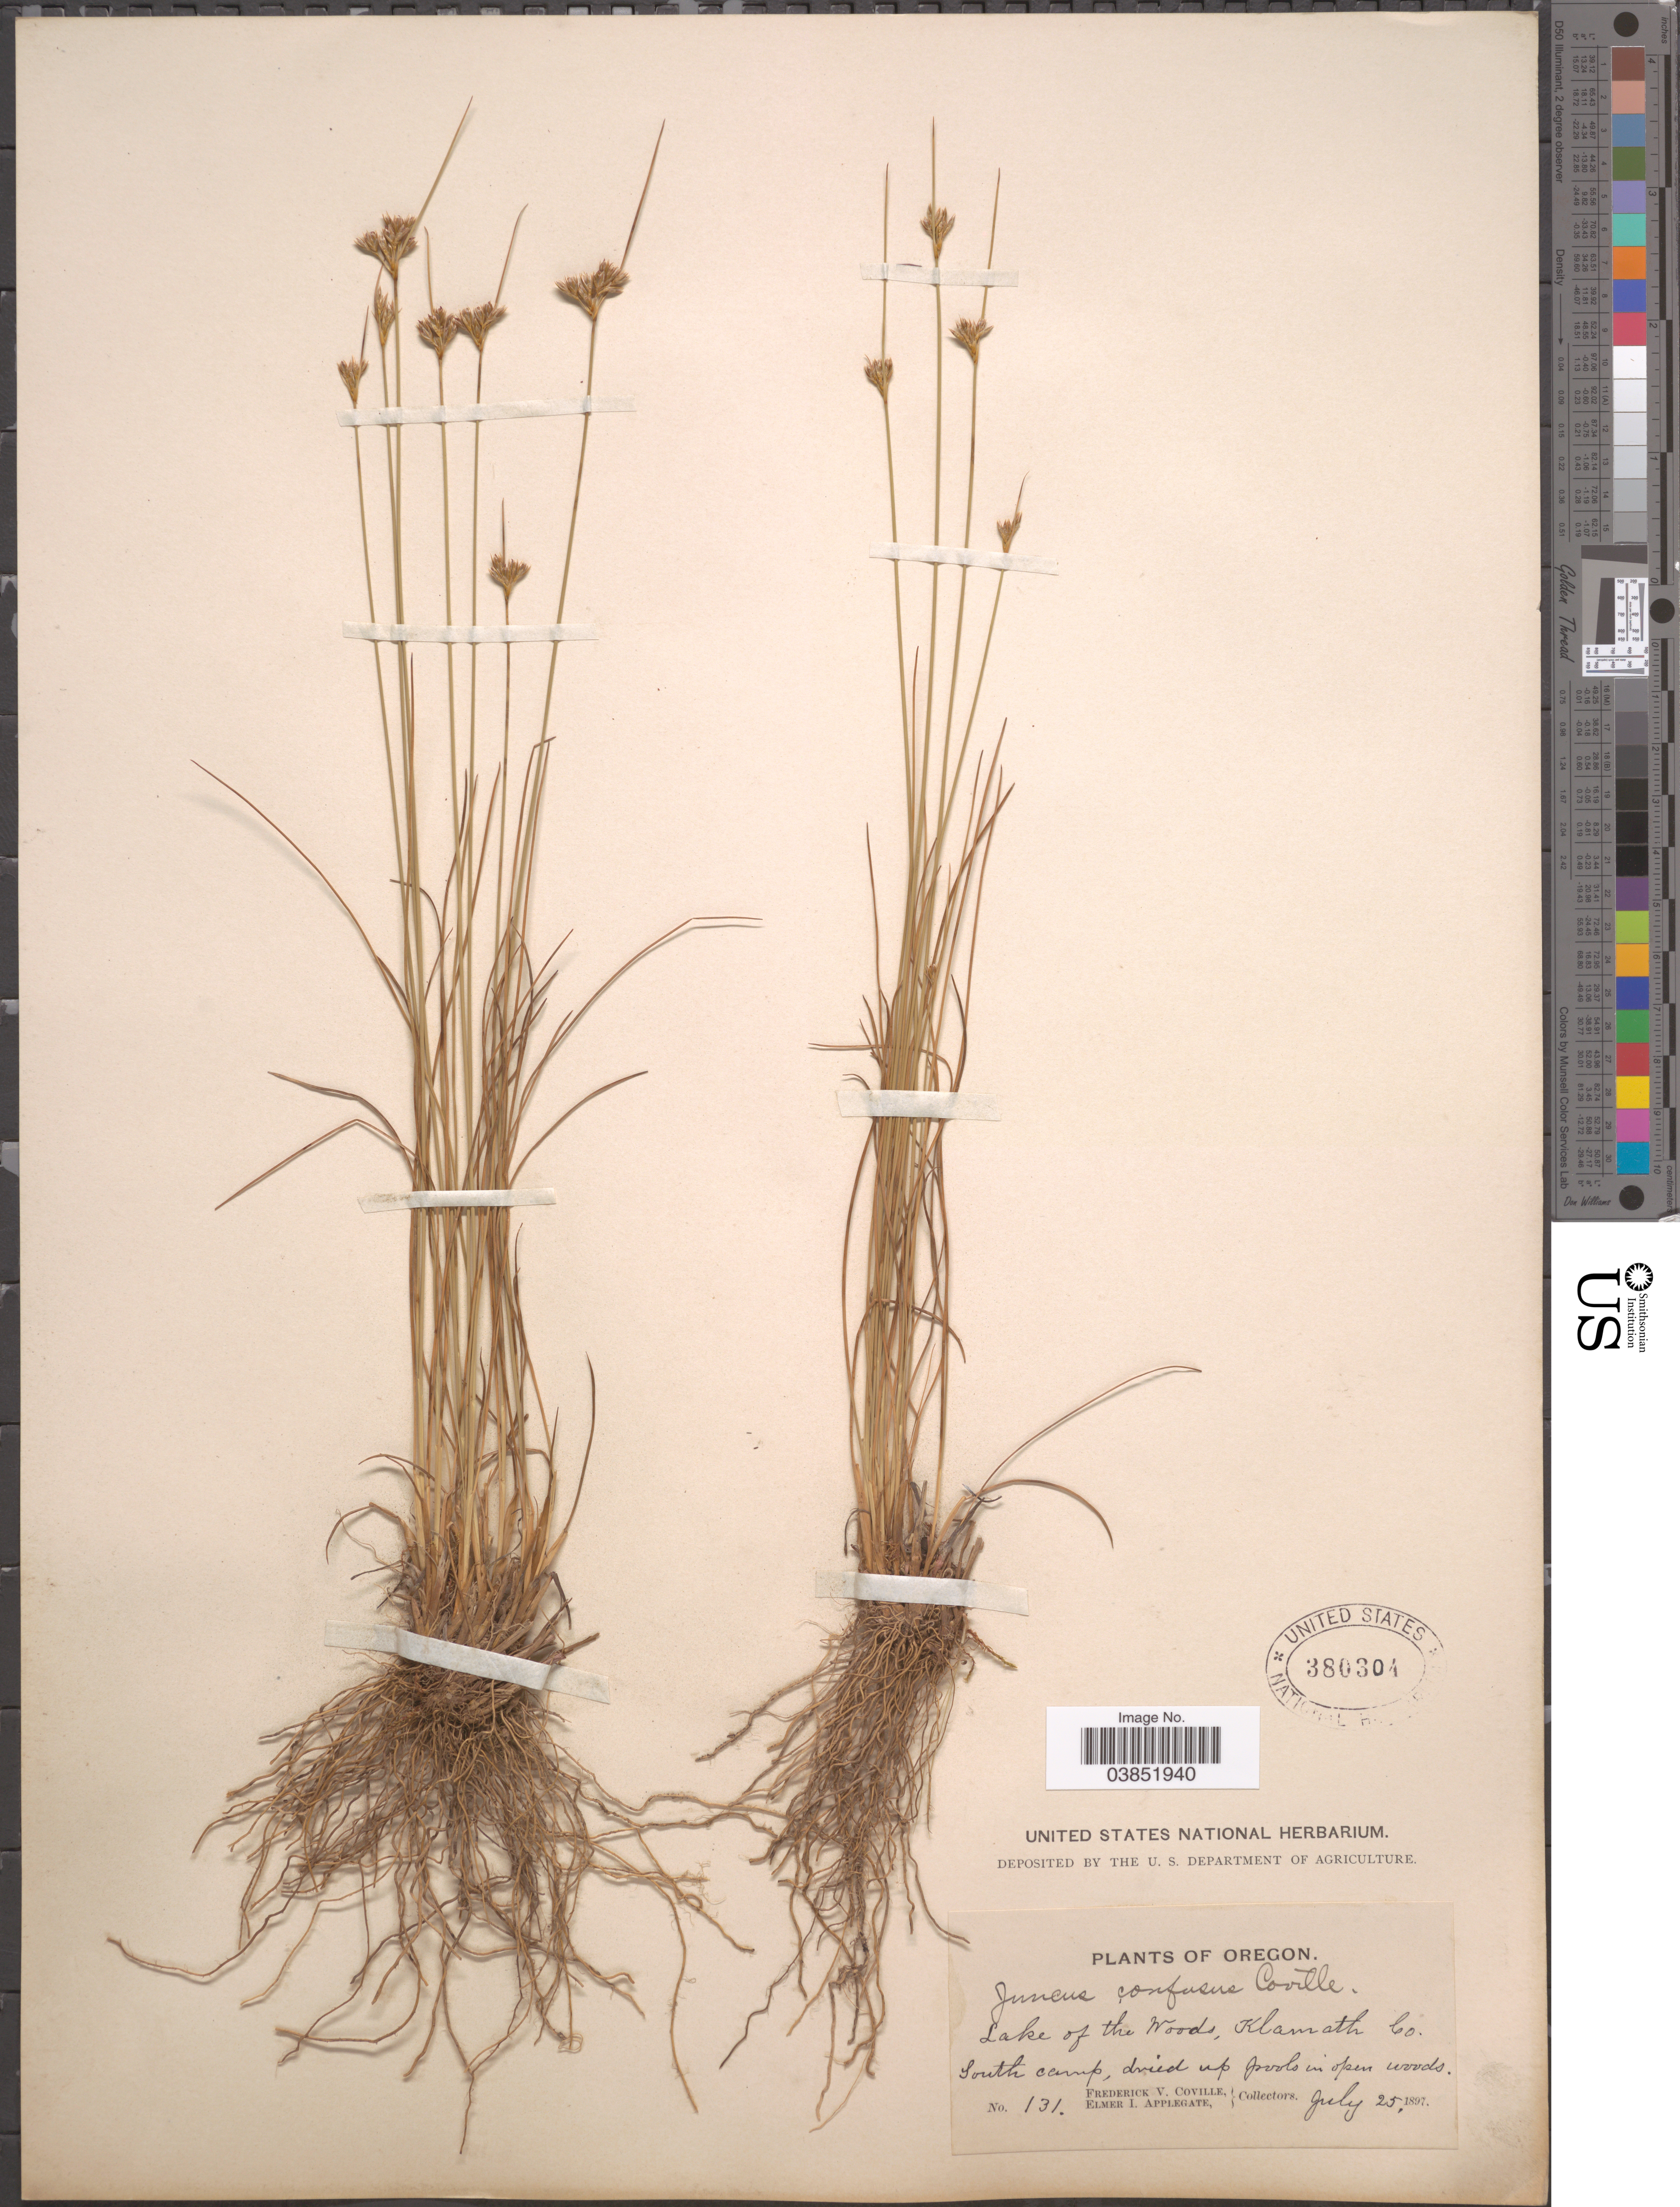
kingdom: Plantae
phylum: Tracheophyta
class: Liliopsida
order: Poales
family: Juncaceae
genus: Juncus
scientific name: Juncus confusus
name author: Coville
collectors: F. V. Coville & E. I. Applegate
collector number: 131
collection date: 1897-07-25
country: United States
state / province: Oregon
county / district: Klamath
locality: Lake of the Woods, Klamath Co. South camp, dried up pools in open woods.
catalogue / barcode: US 380304